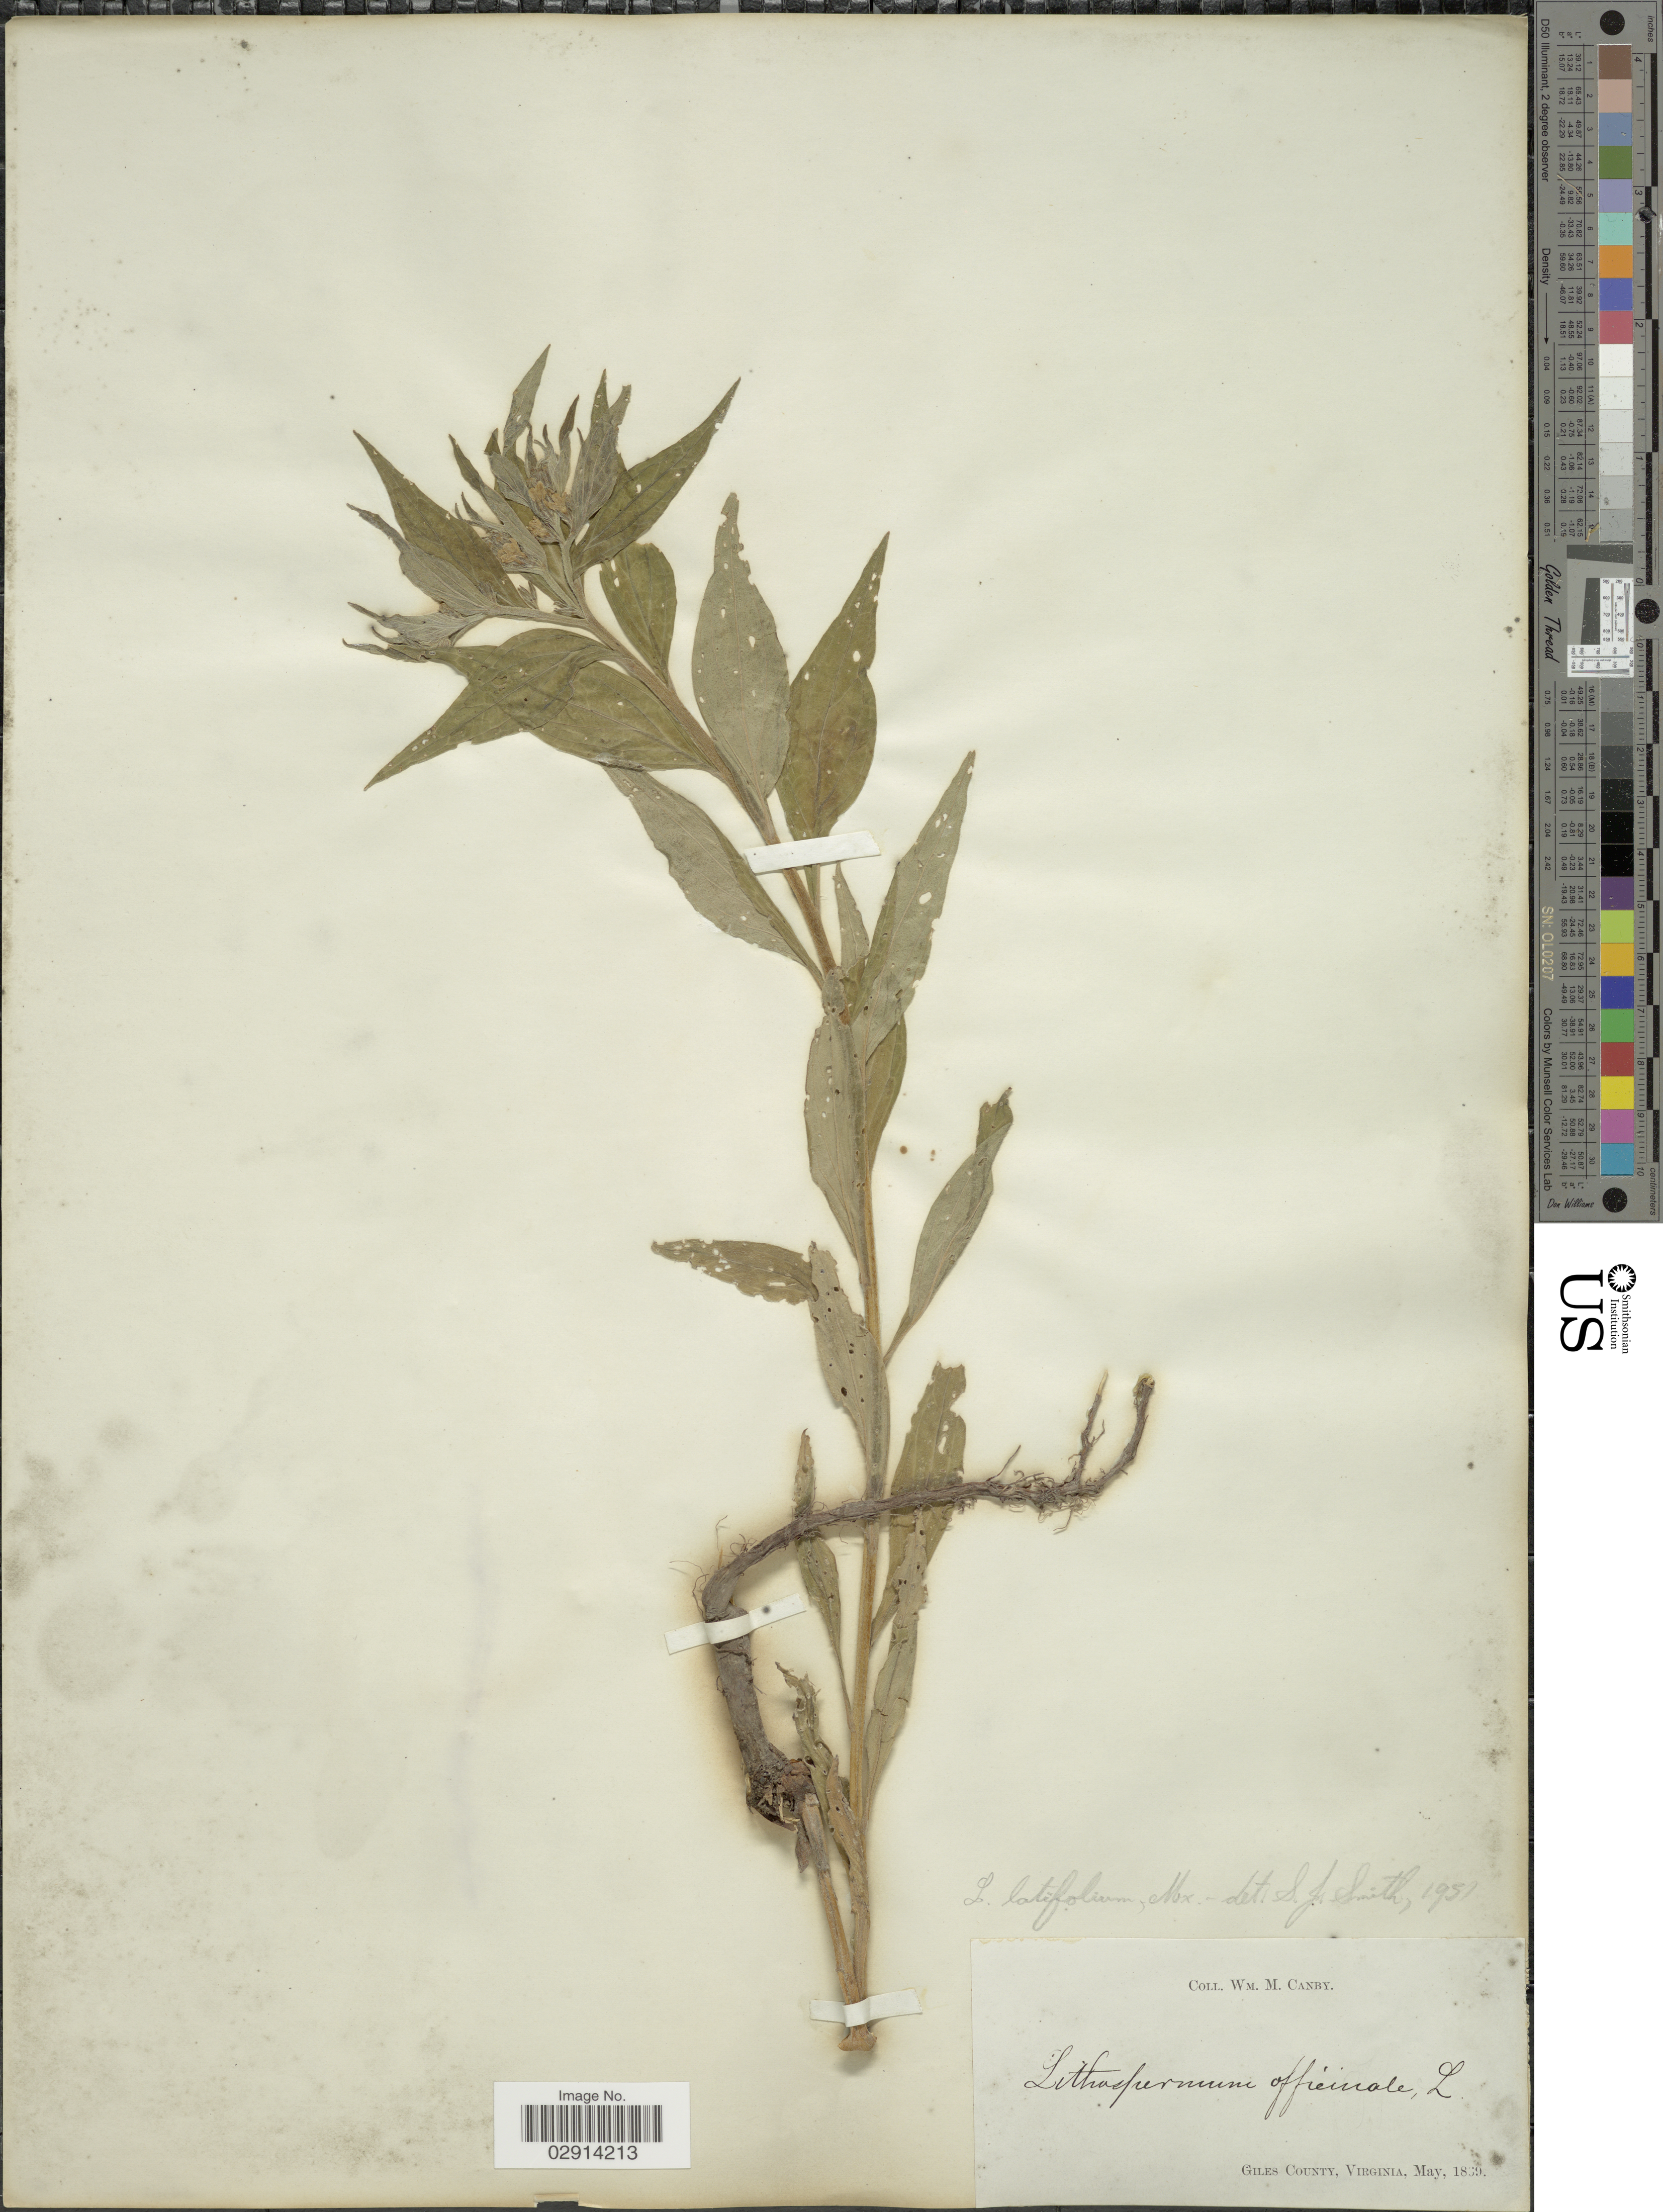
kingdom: Plantae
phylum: Tracheophyta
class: Magnoliopsida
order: Boraginales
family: Boraginaceae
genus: Lithospermum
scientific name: Lithospermum latifolium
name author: Michx.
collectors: W. M. Canby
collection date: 1839-05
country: United States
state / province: Virginia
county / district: Giles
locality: Giles County.